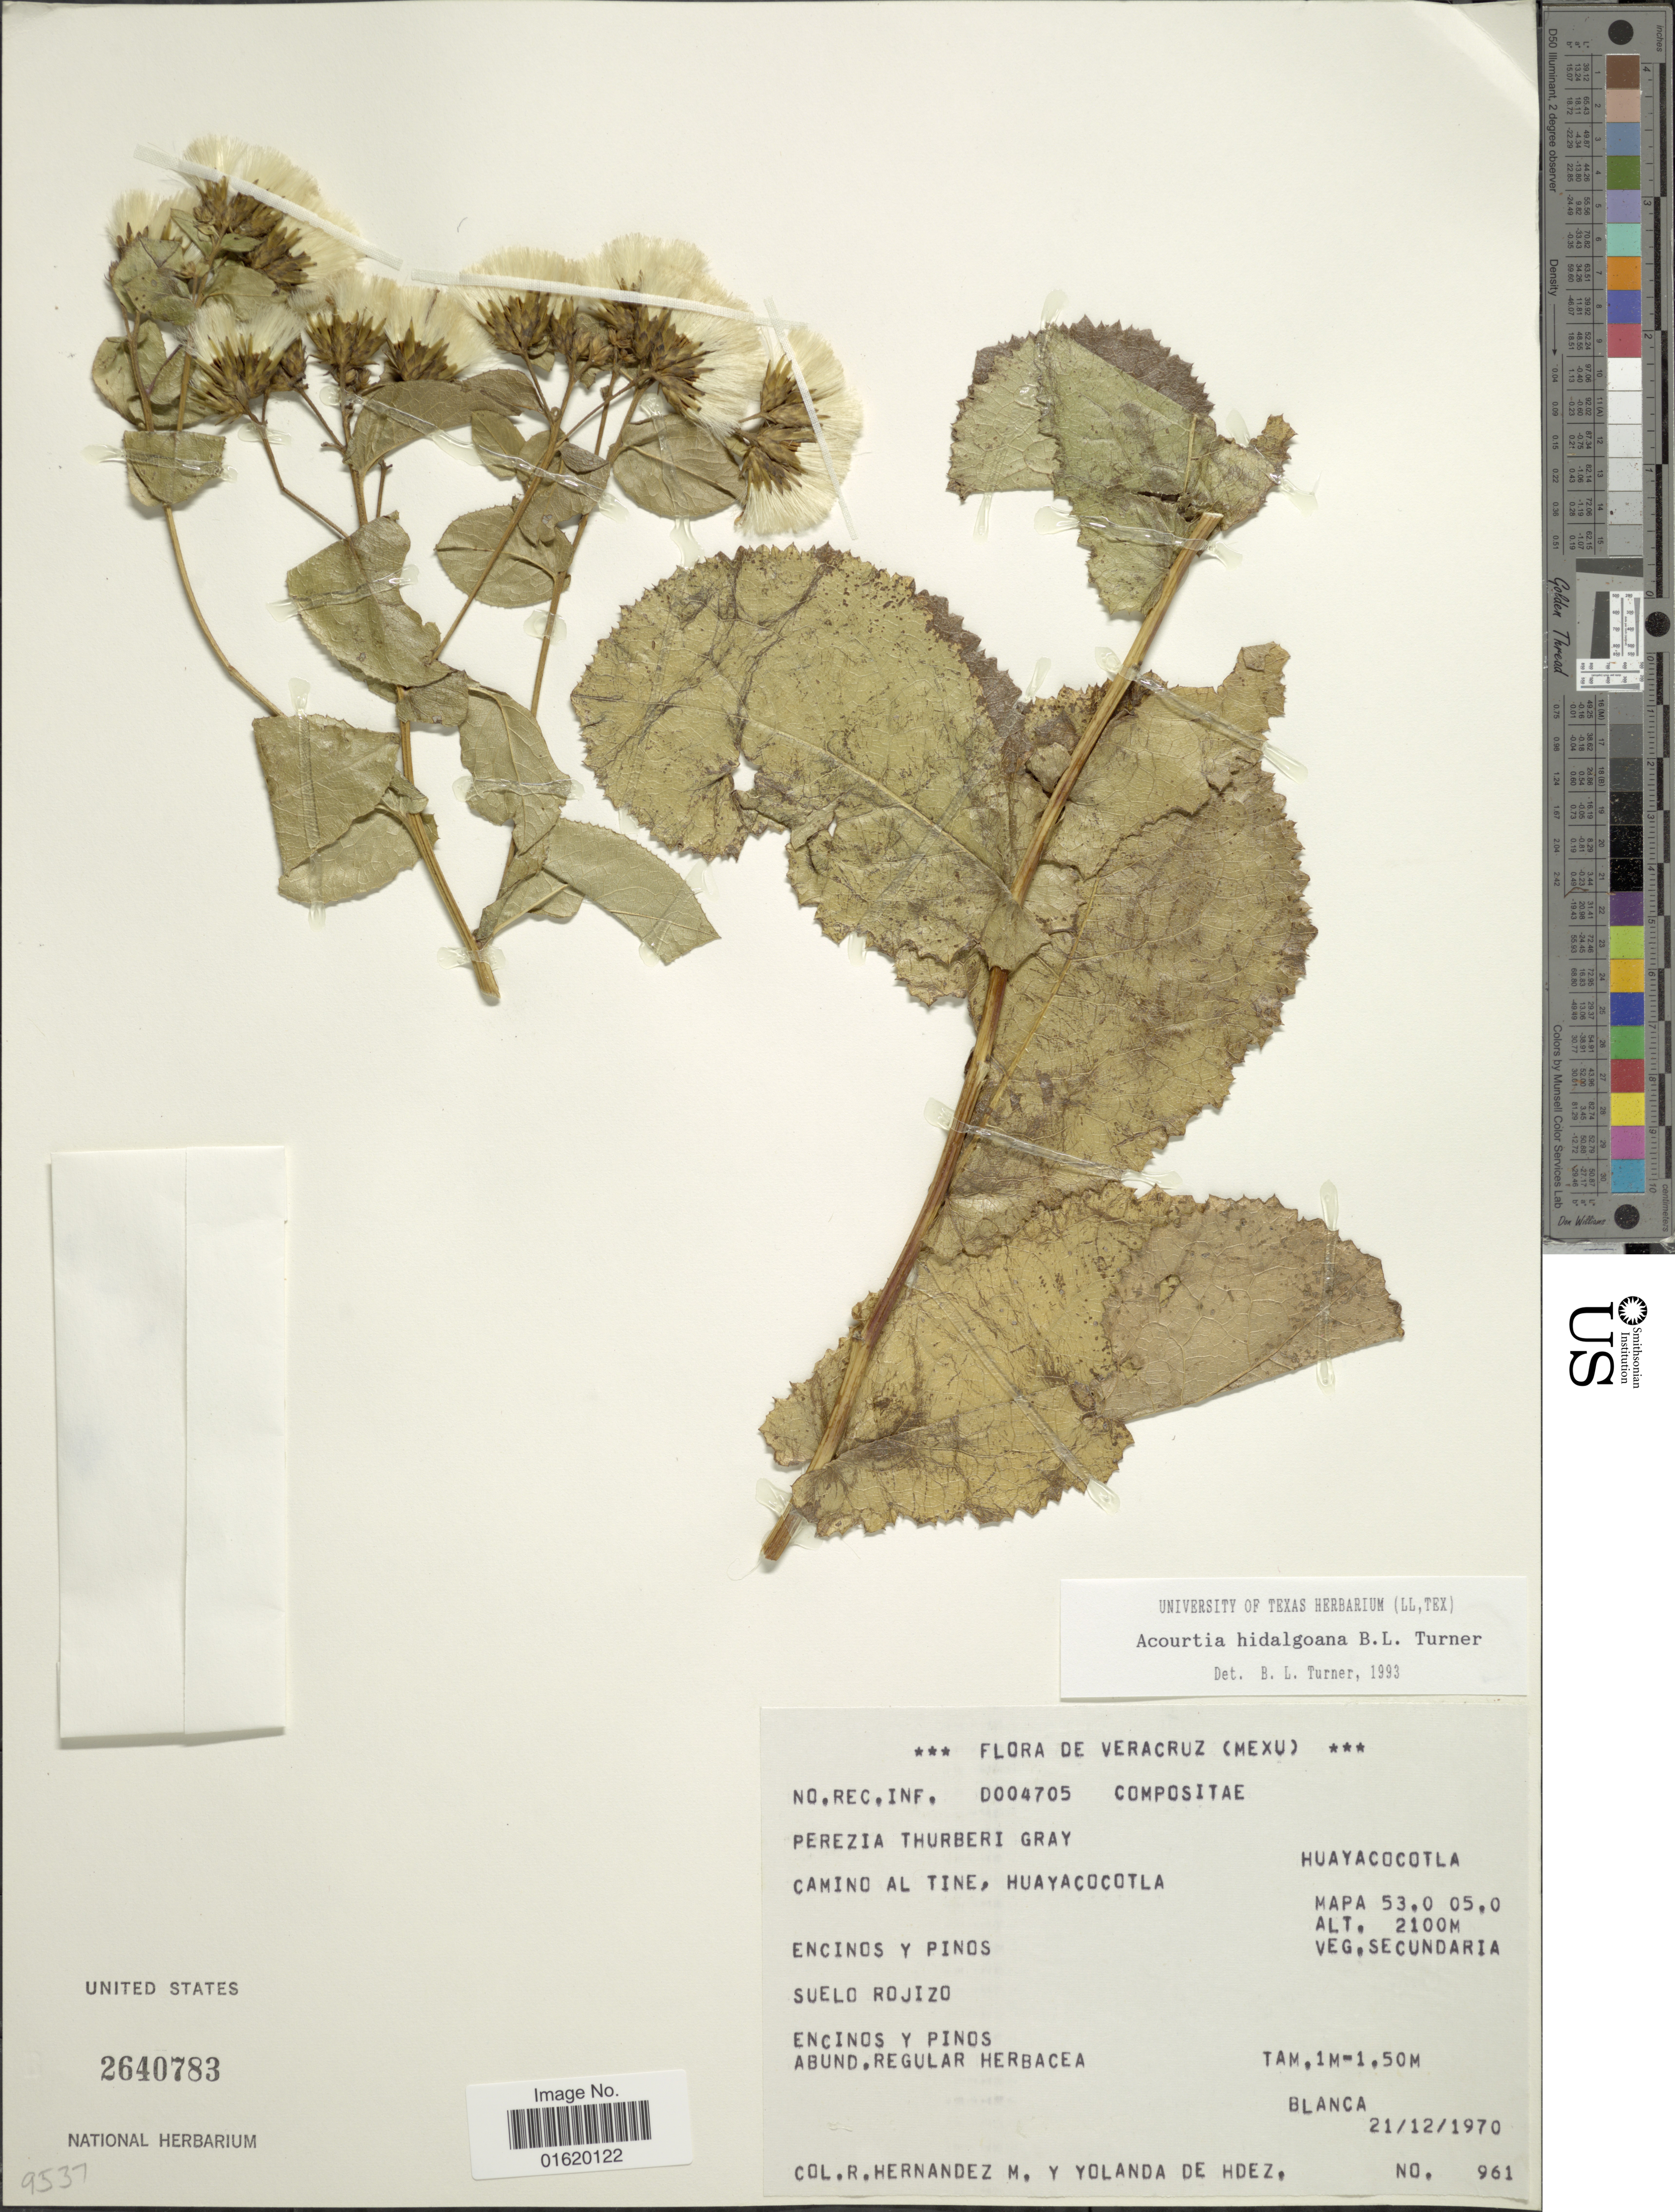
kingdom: Plantae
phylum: Tracheophyta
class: Magnoliopsida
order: Asterales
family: Asteraceae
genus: Acourtia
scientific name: Acourtia hidalgoana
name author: B.L. Turner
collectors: R. Hernández M. & Y. De Hdez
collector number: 961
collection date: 1970-12-21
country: Mexico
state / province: Veracruz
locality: Camino al Tine, Huayacocoila, veg. Secundaria, encinos y pinos, suelo rojizo, encinos y pinos, abund. regular herbacea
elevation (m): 2100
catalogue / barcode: US 2640783